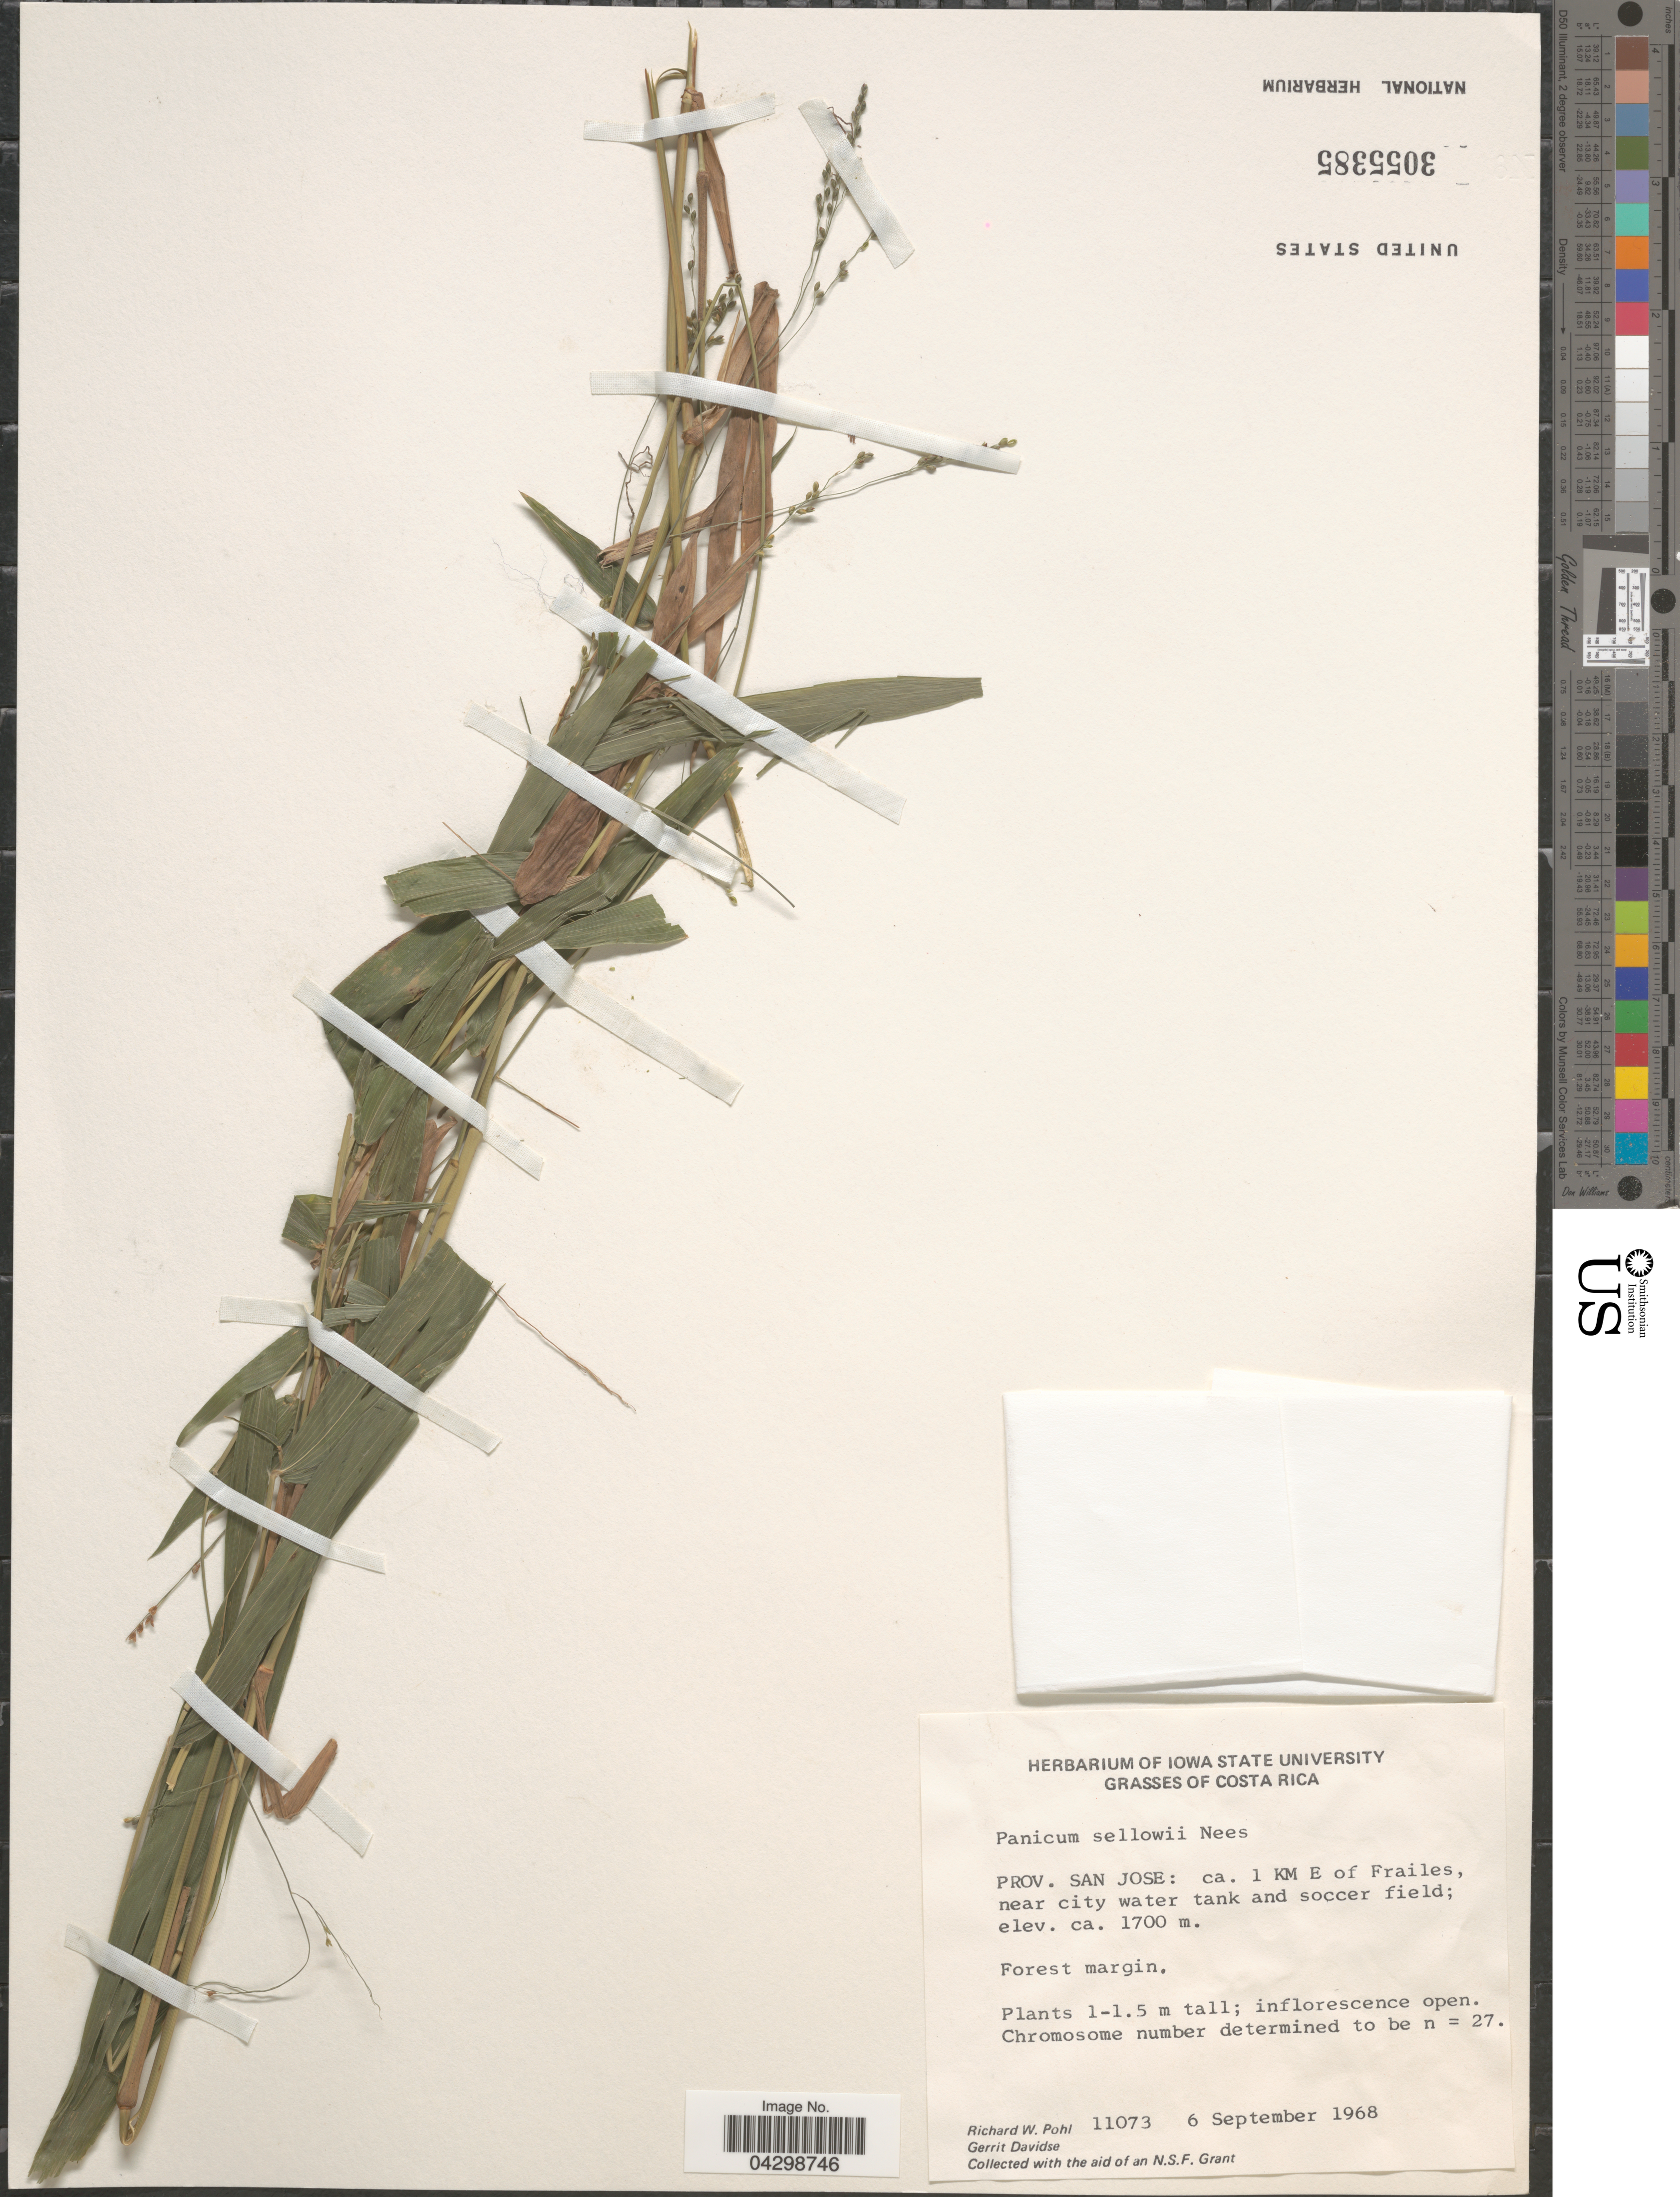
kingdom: Plantae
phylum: Tracheophyta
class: Liliopsida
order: Poales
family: Poaceae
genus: Panicum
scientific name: Panicum sellowii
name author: Nees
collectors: R. W. Pohl & G. Davidse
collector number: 11073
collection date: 1968-09-06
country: Costa Rica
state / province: San José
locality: Ca. 1 KM E of Frailes, near city water tank and soccer field.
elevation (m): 1700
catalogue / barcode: US 3055385